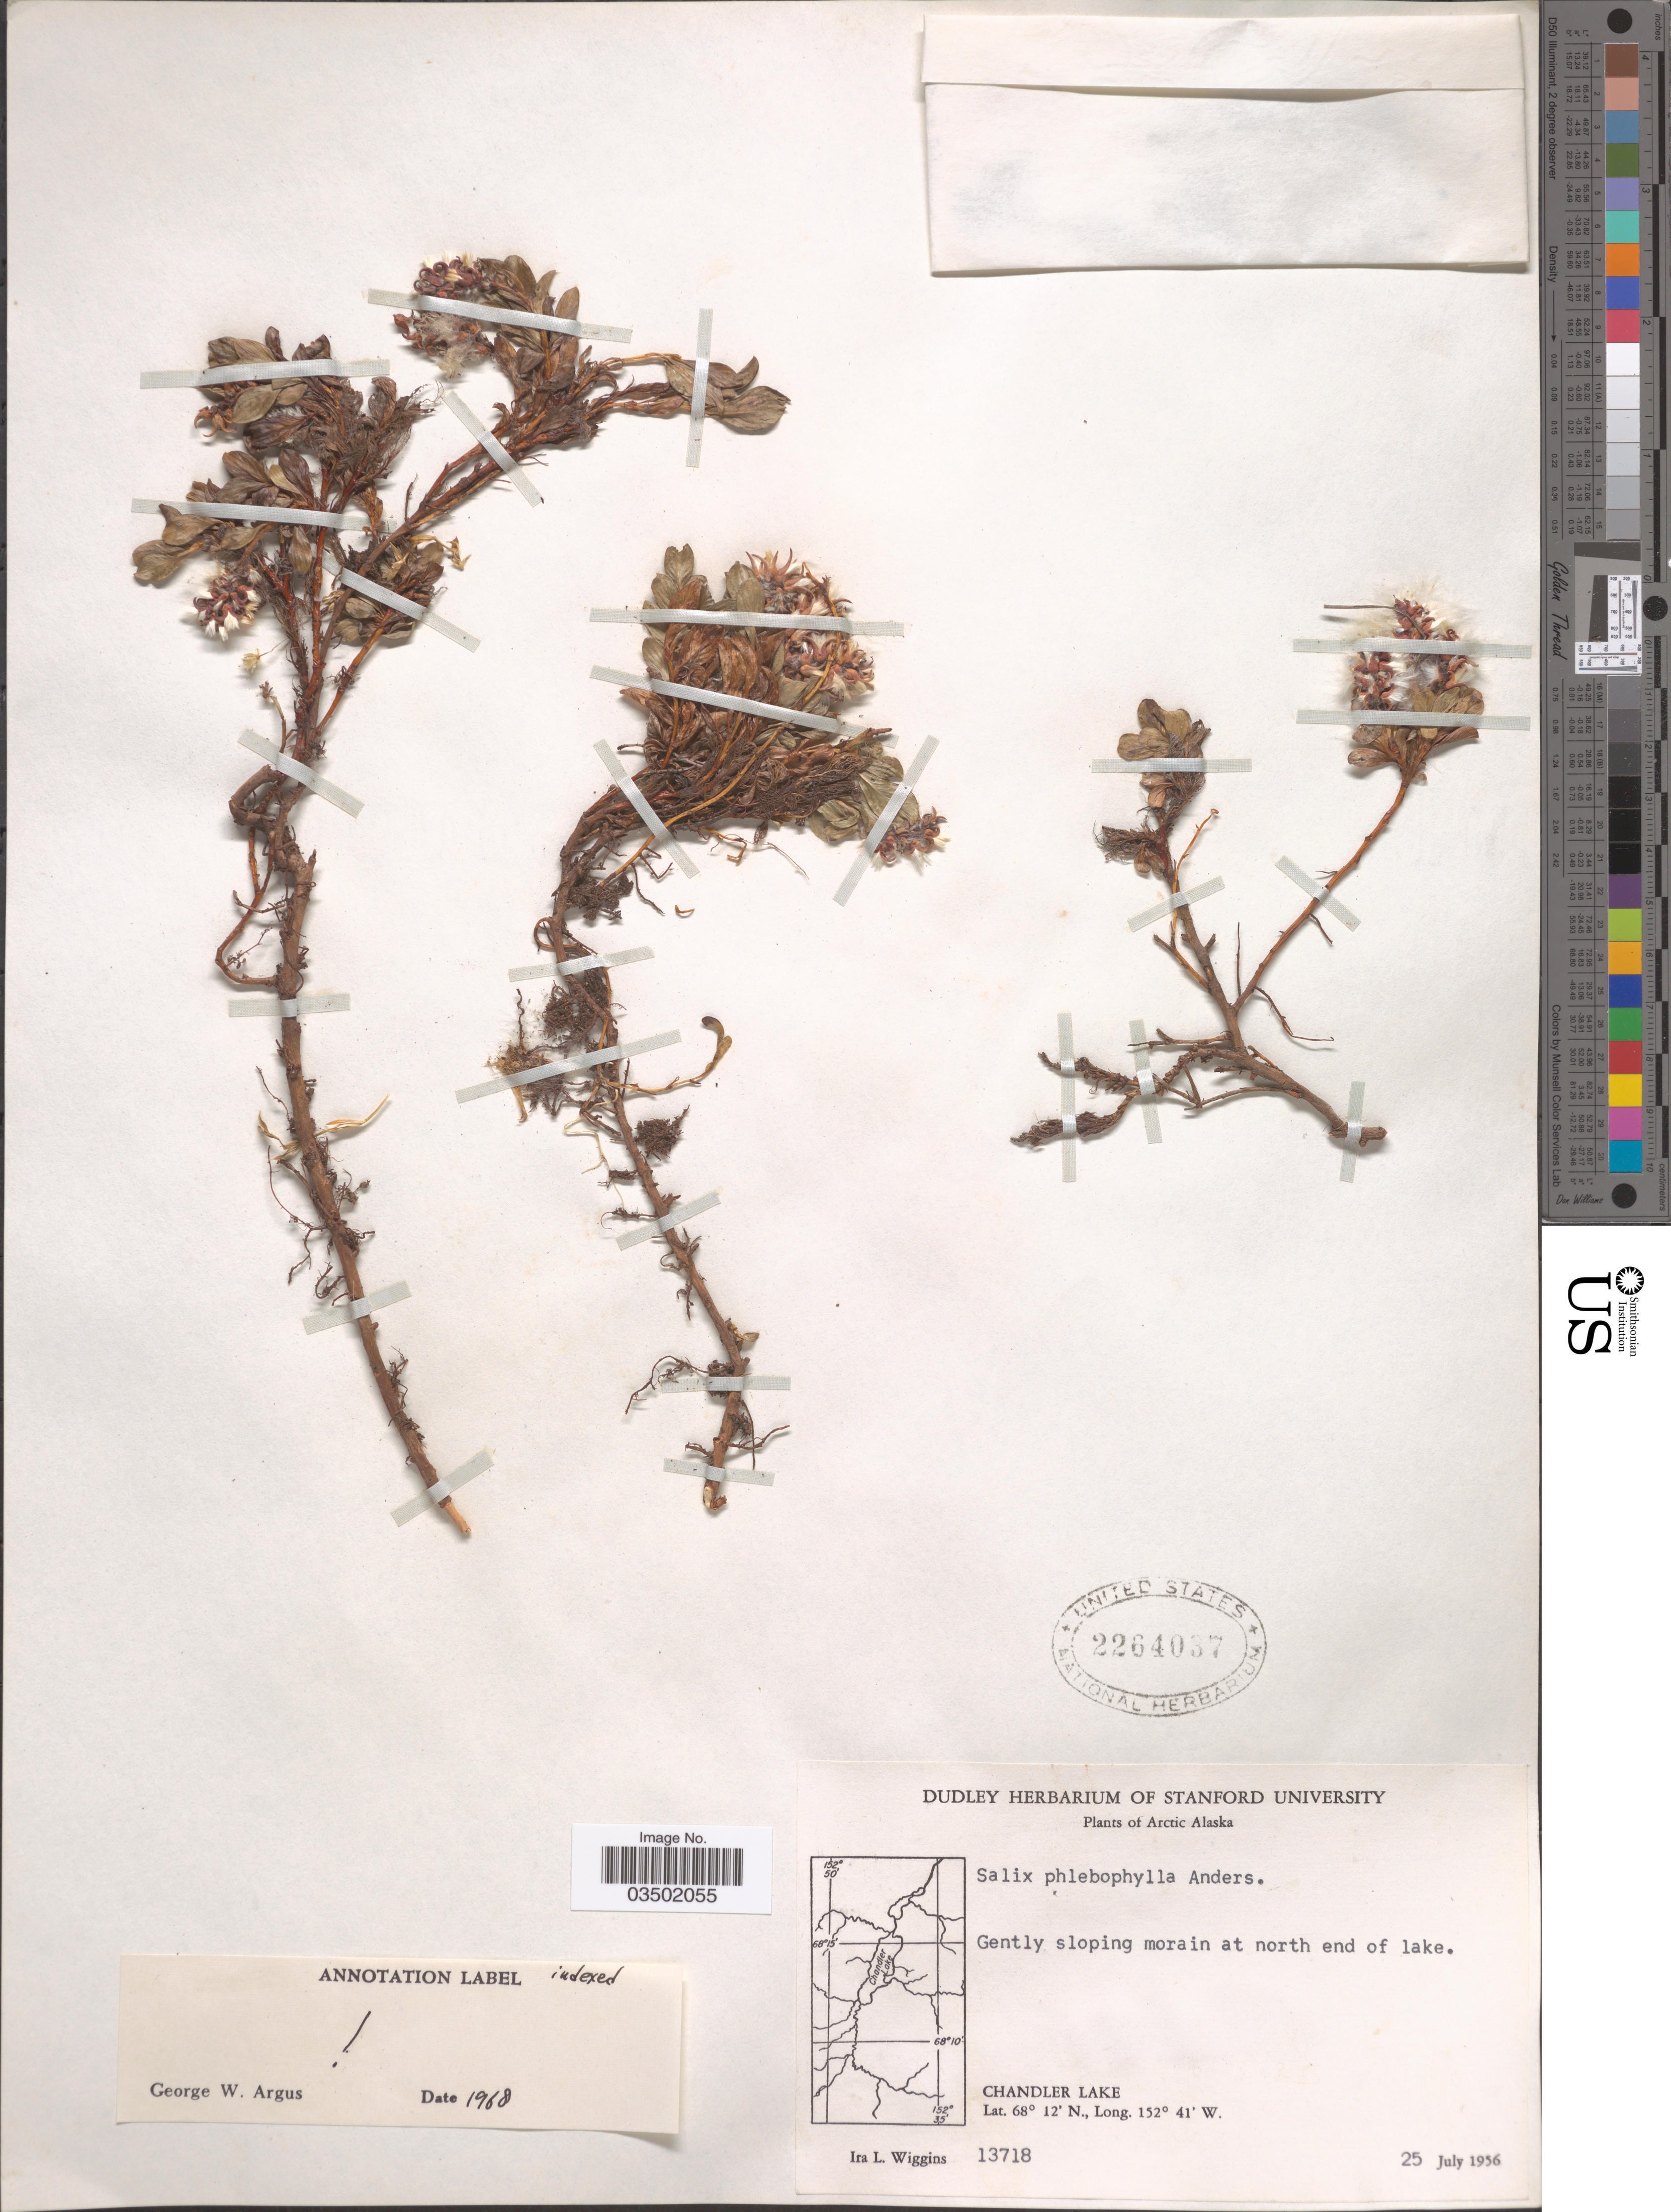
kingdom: Plantae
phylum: Tracheophyta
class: Magnoliopsida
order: Malpighiales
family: Salicaceae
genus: Salix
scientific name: Salix phlebophylla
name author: Andersson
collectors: I. L. Wiggins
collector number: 13718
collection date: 1956-07-25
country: United States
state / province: Alaska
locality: Arctic Alaska. At north end of lake. Chandler Lake.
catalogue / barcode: US 2264037